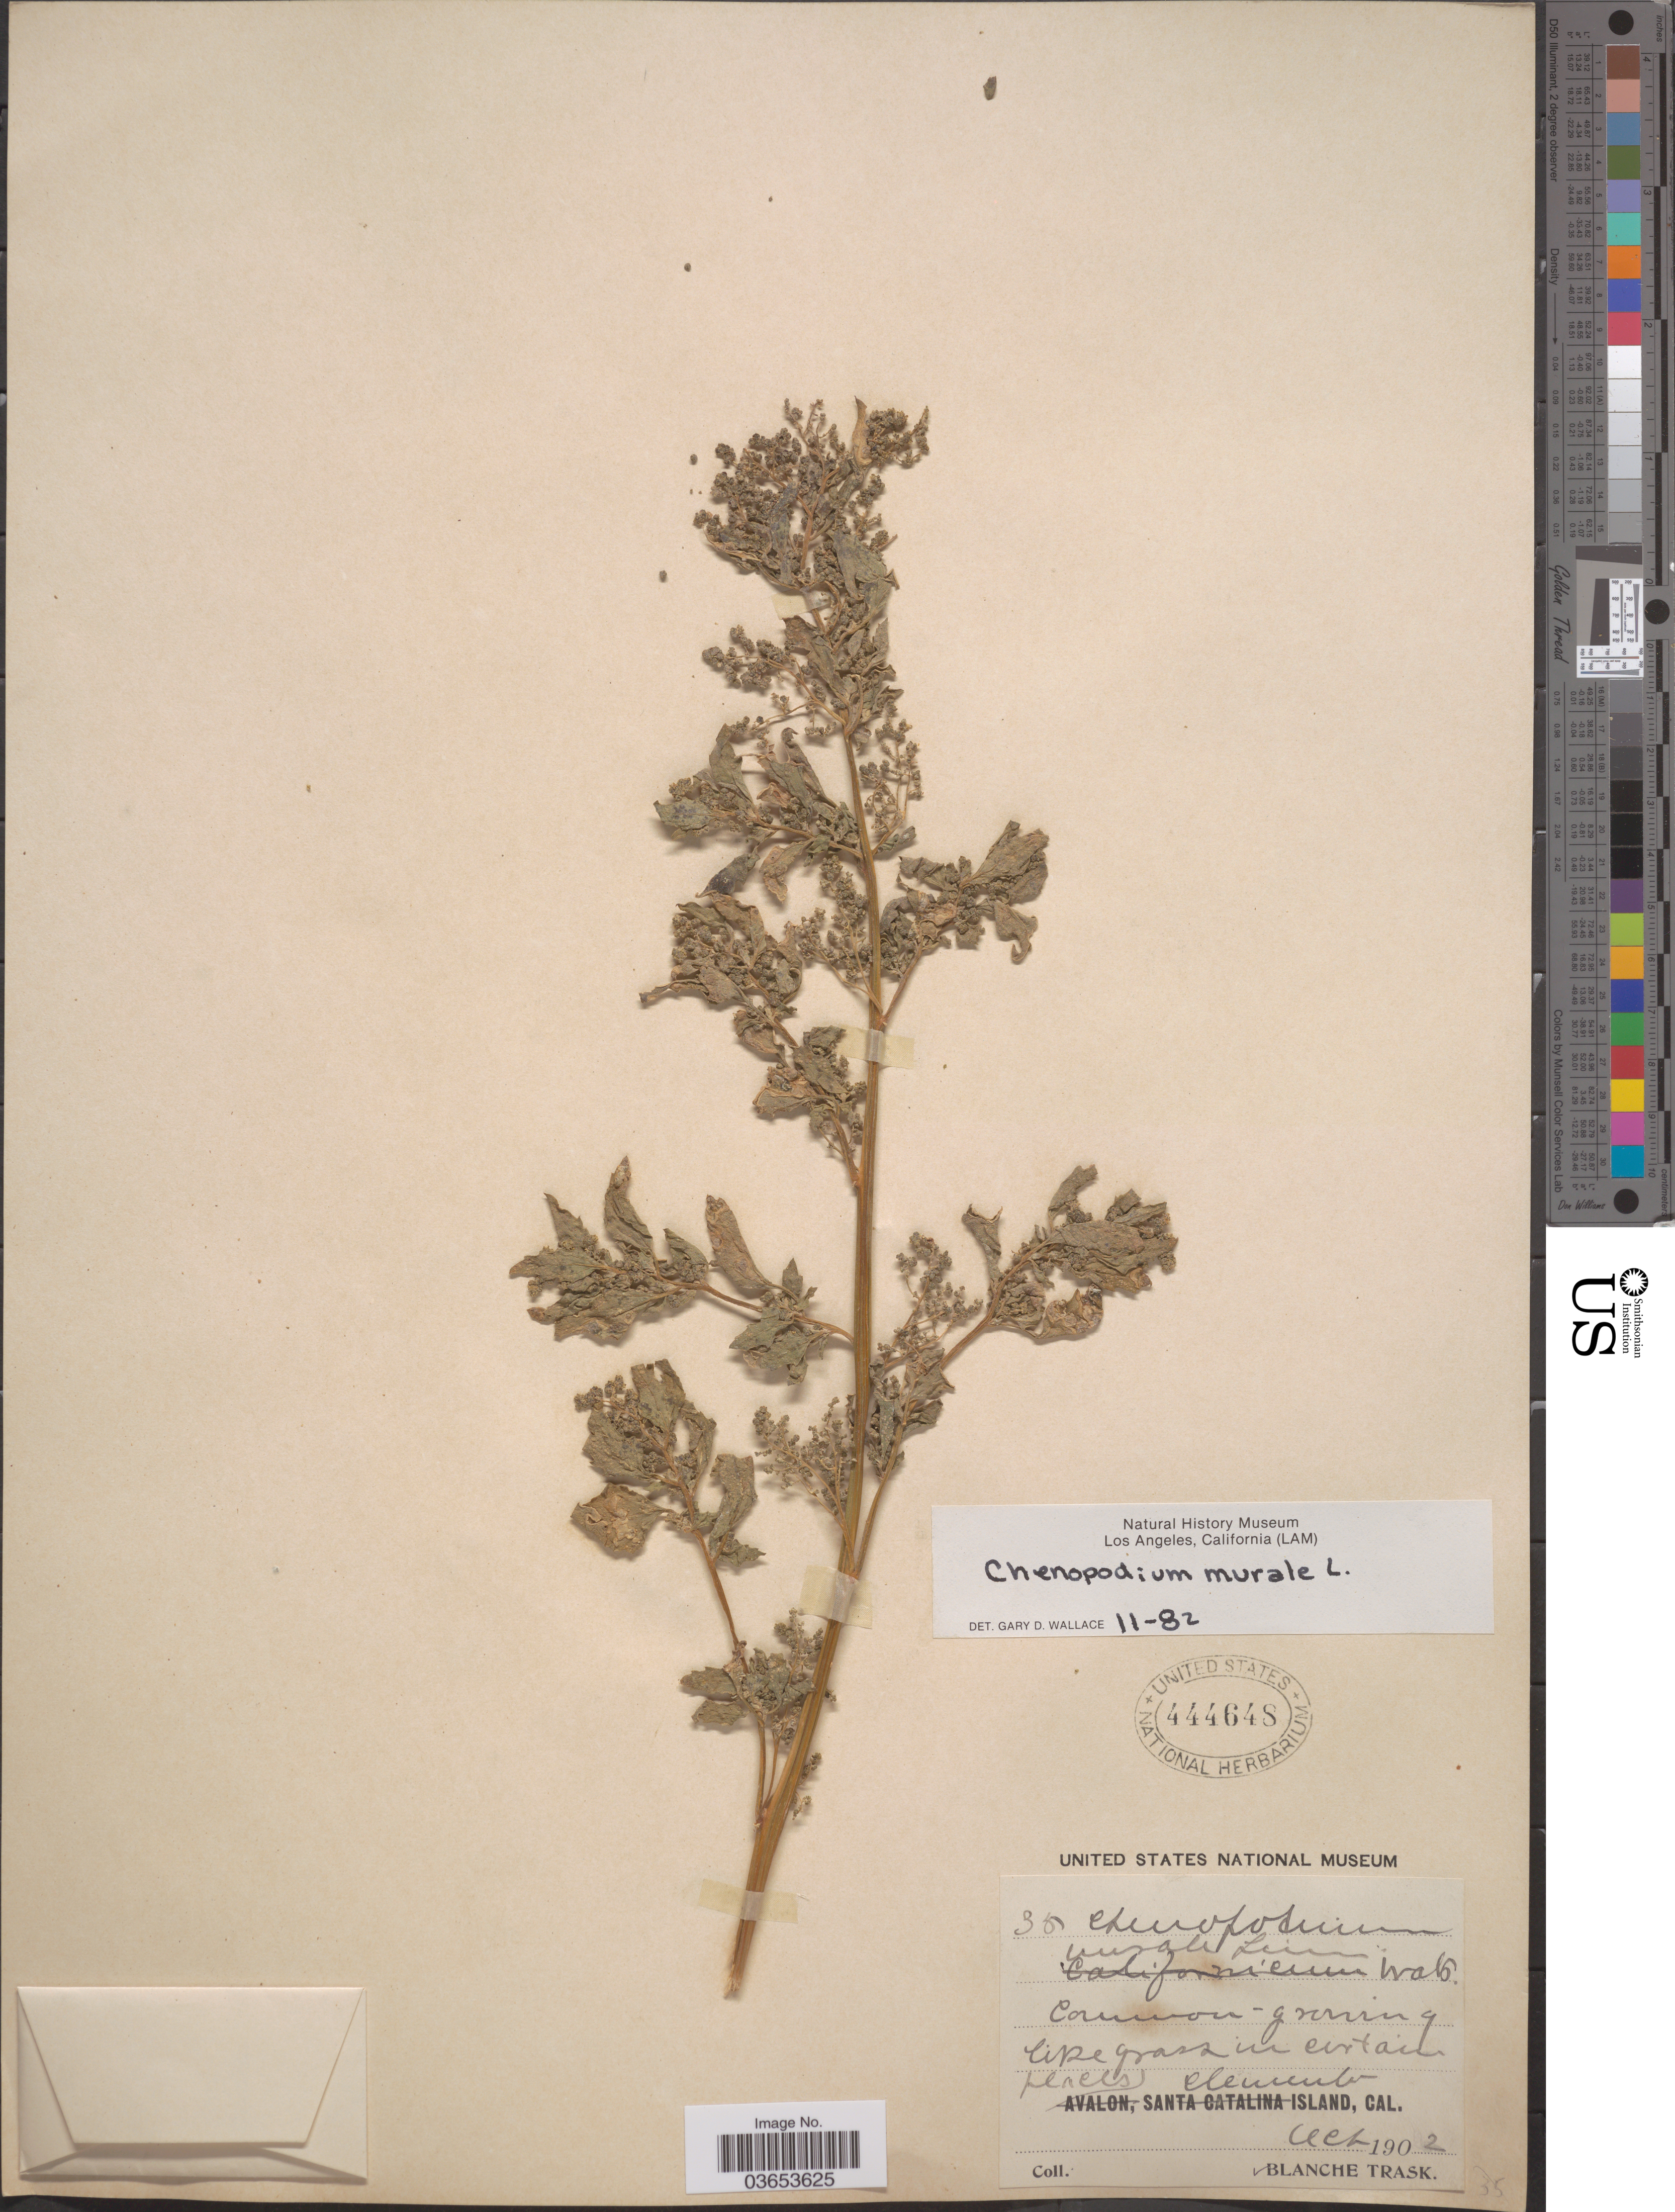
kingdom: Plantae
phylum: Tracheophyta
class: Magnoliopsida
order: Caryophyllales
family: Amaranthaceae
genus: Chenopodium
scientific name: Chenopodium murale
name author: L.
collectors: B. Trask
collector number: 35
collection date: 1902-10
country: United States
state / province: California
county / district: Los Angeles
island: San Clemente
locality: San Clemente Island.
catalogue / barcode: US 444648